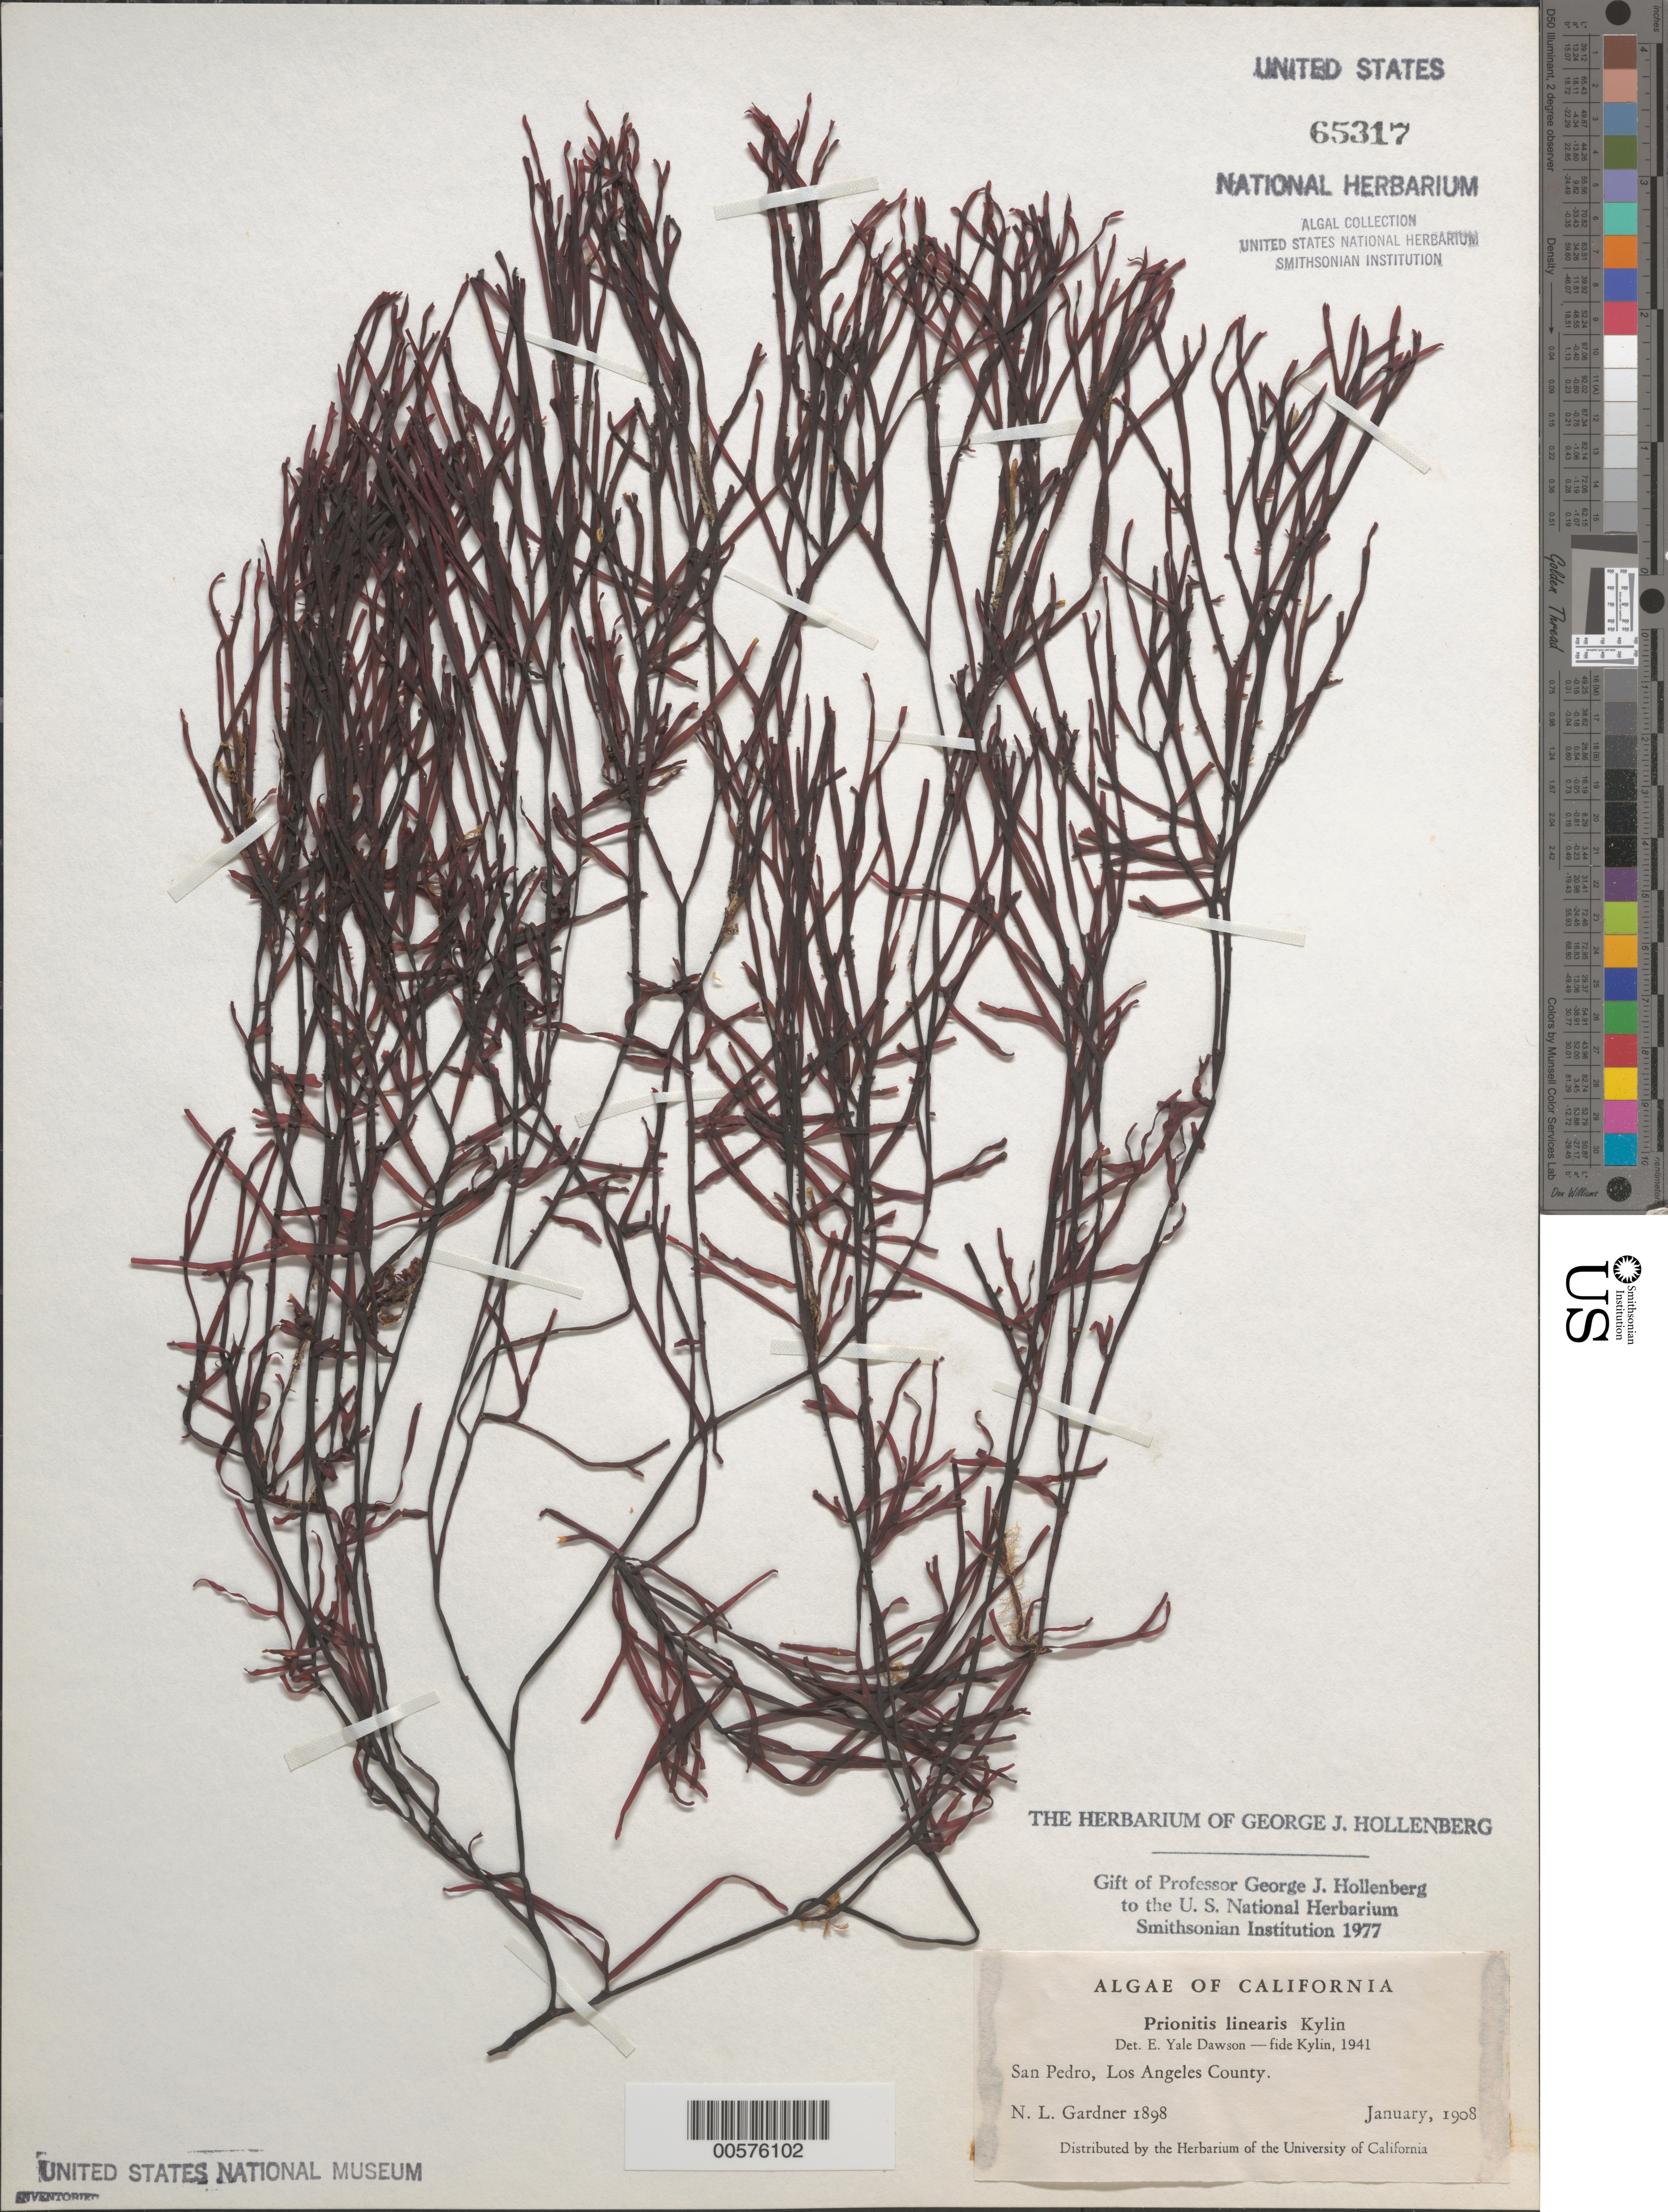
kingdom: Plantae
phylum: Rhodophyta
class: Florideophyceae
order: Cryptonemiales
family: Cryptonemiaceae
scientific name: Prionitis linearis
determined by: Dawson, E. Y.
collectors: N. Gardner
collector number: NLG 1898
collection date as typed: Jan 1908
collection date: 1908-01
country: United States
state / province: California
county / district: Los Angeles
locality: San Pedro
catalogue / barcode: US 65317